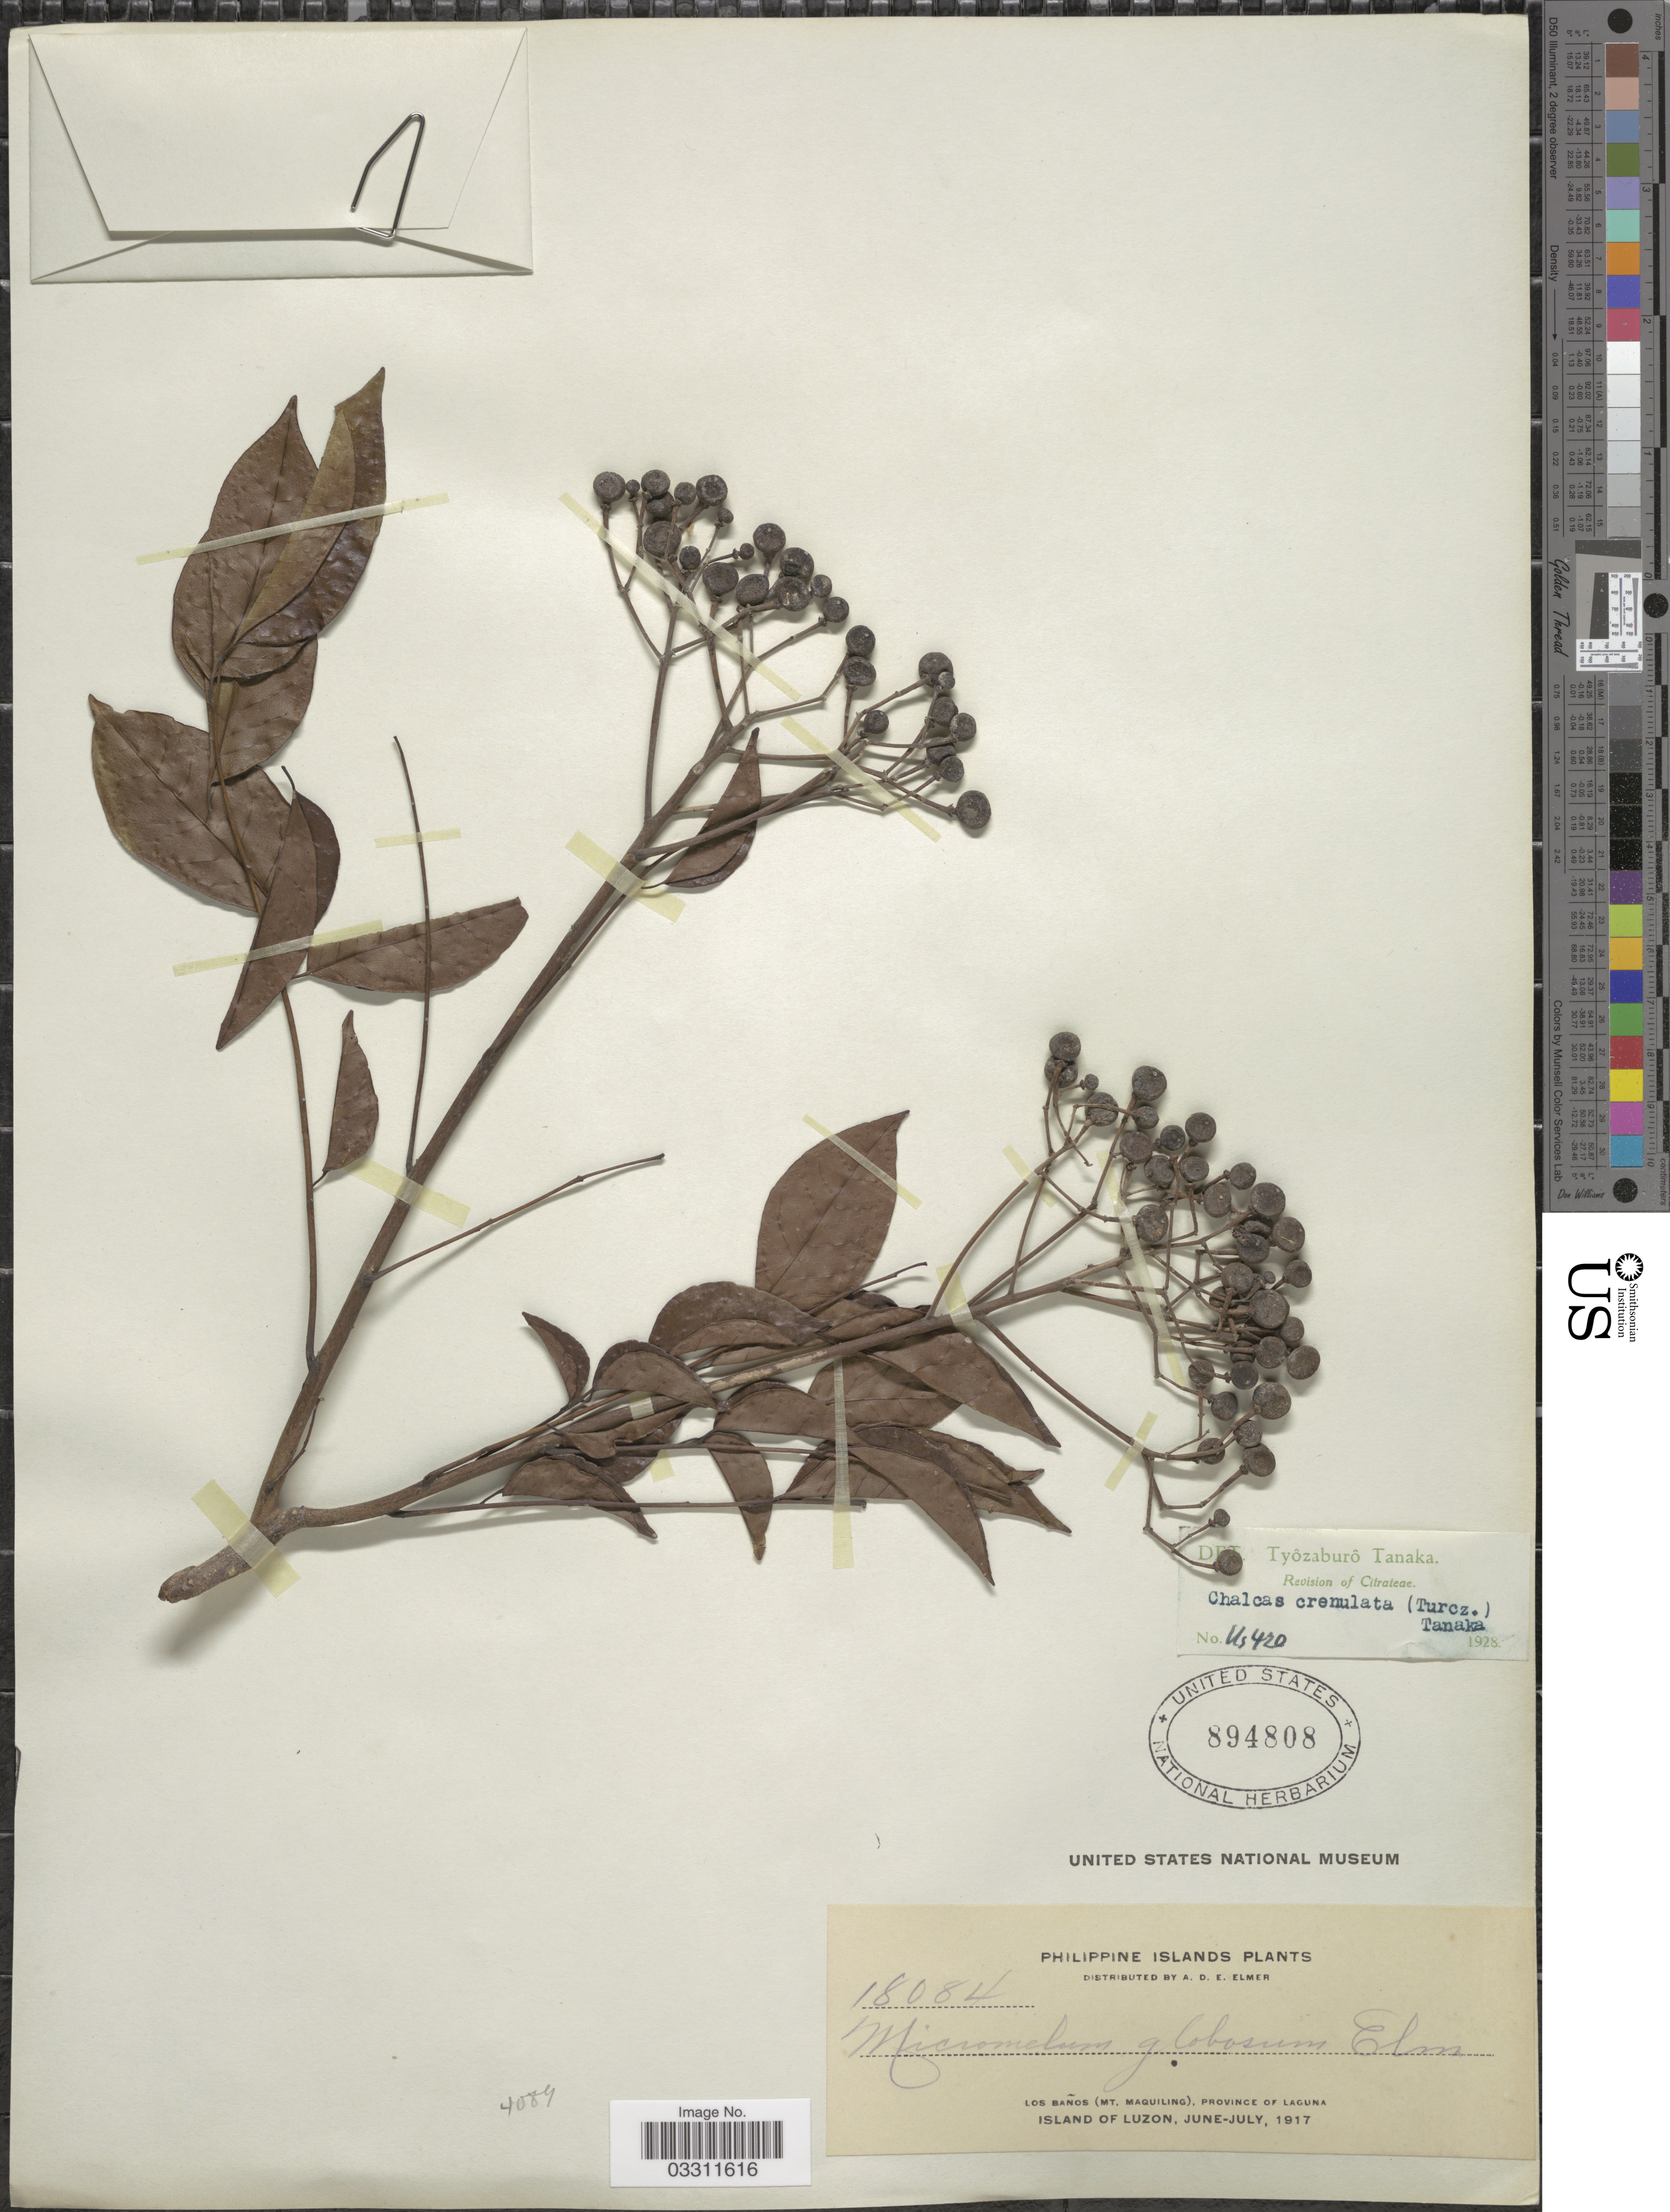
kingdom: Plantae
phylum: Tracheophyta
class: Magnoliopsida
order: Sapindales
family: Rutaceae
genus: Murraya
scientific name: Murraya crenulata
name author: (Turcz.) Oliv.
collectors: A. D. E. Elmer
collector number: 18084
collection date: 1917-06/1917-07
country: Philippines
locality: Philippine Islands. Los Baños (Mt. Maquiling), Province of Laguna. Island of Luzon.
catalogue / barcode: US 894808